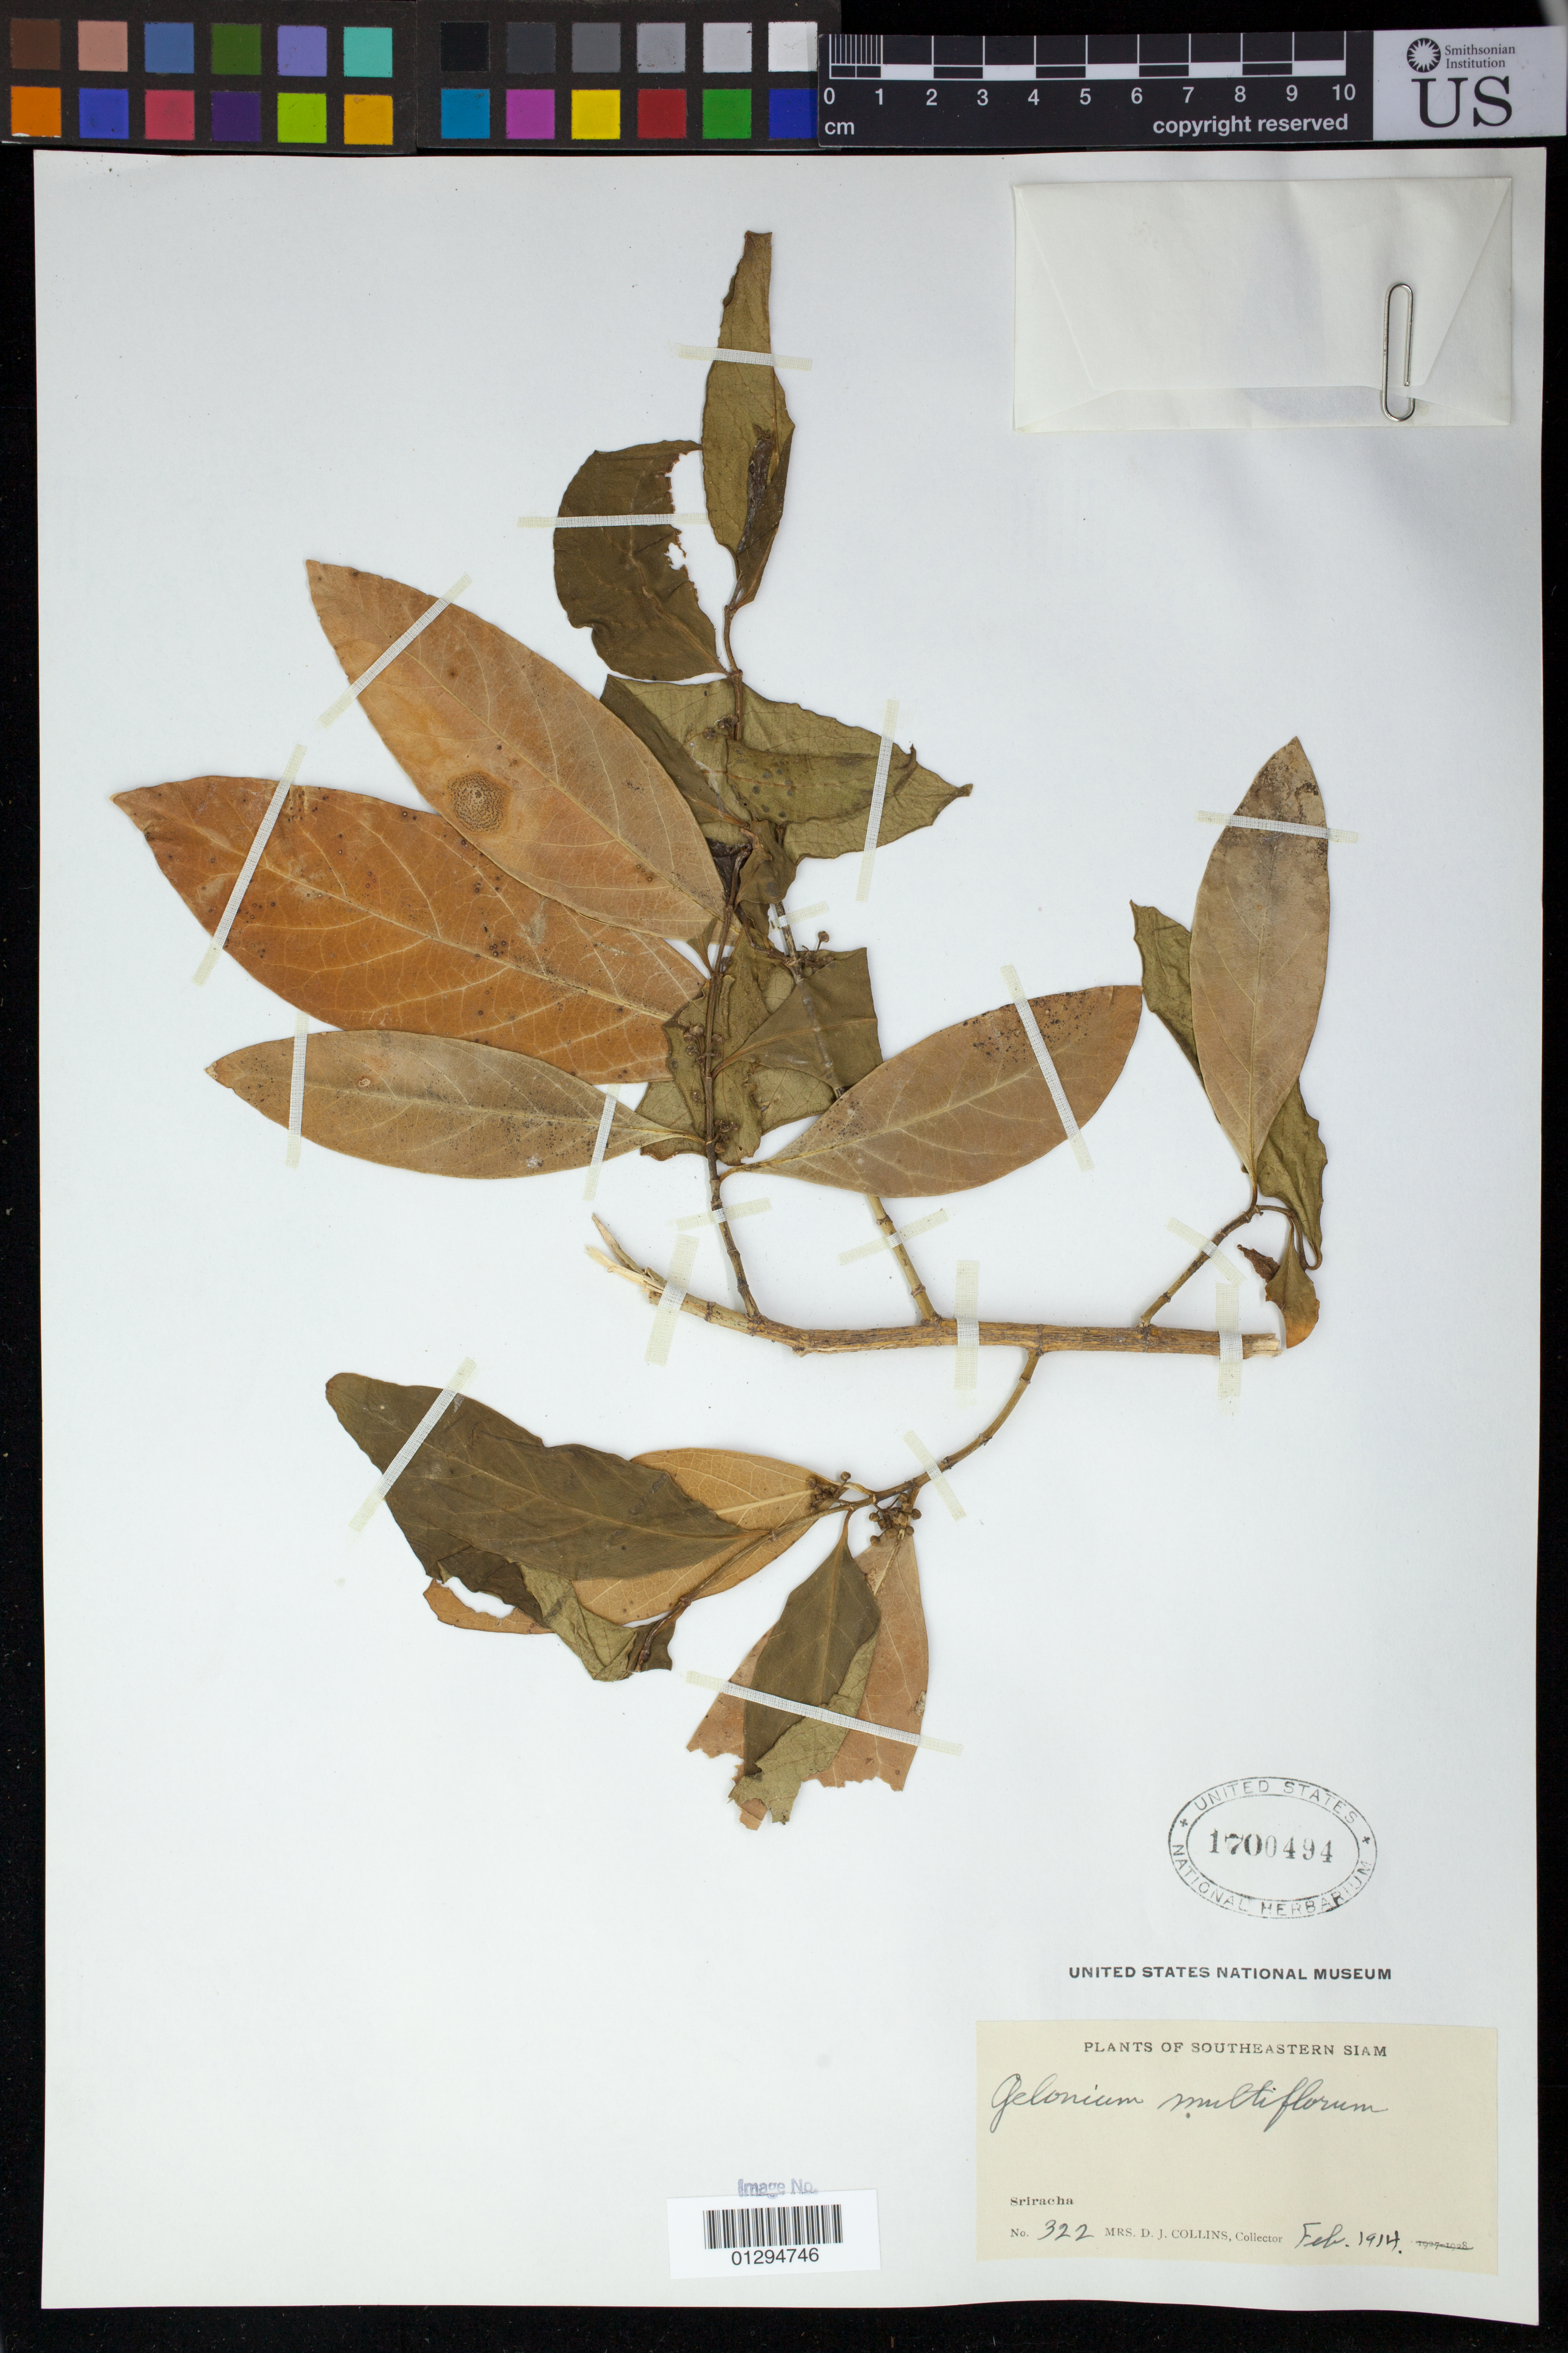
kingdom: Plantae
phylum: Tracheophyta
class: Magnoliopsida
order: Malpighiales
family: Euphorbiaceae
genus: Gelonium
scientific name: Gelonium multiflorum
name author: A. Juss.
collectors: Mrs. D. J. Collins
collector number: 322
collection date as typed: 1914-02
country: Thailand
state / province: Chon Buri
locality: Sriracha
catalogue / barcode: US 1700494